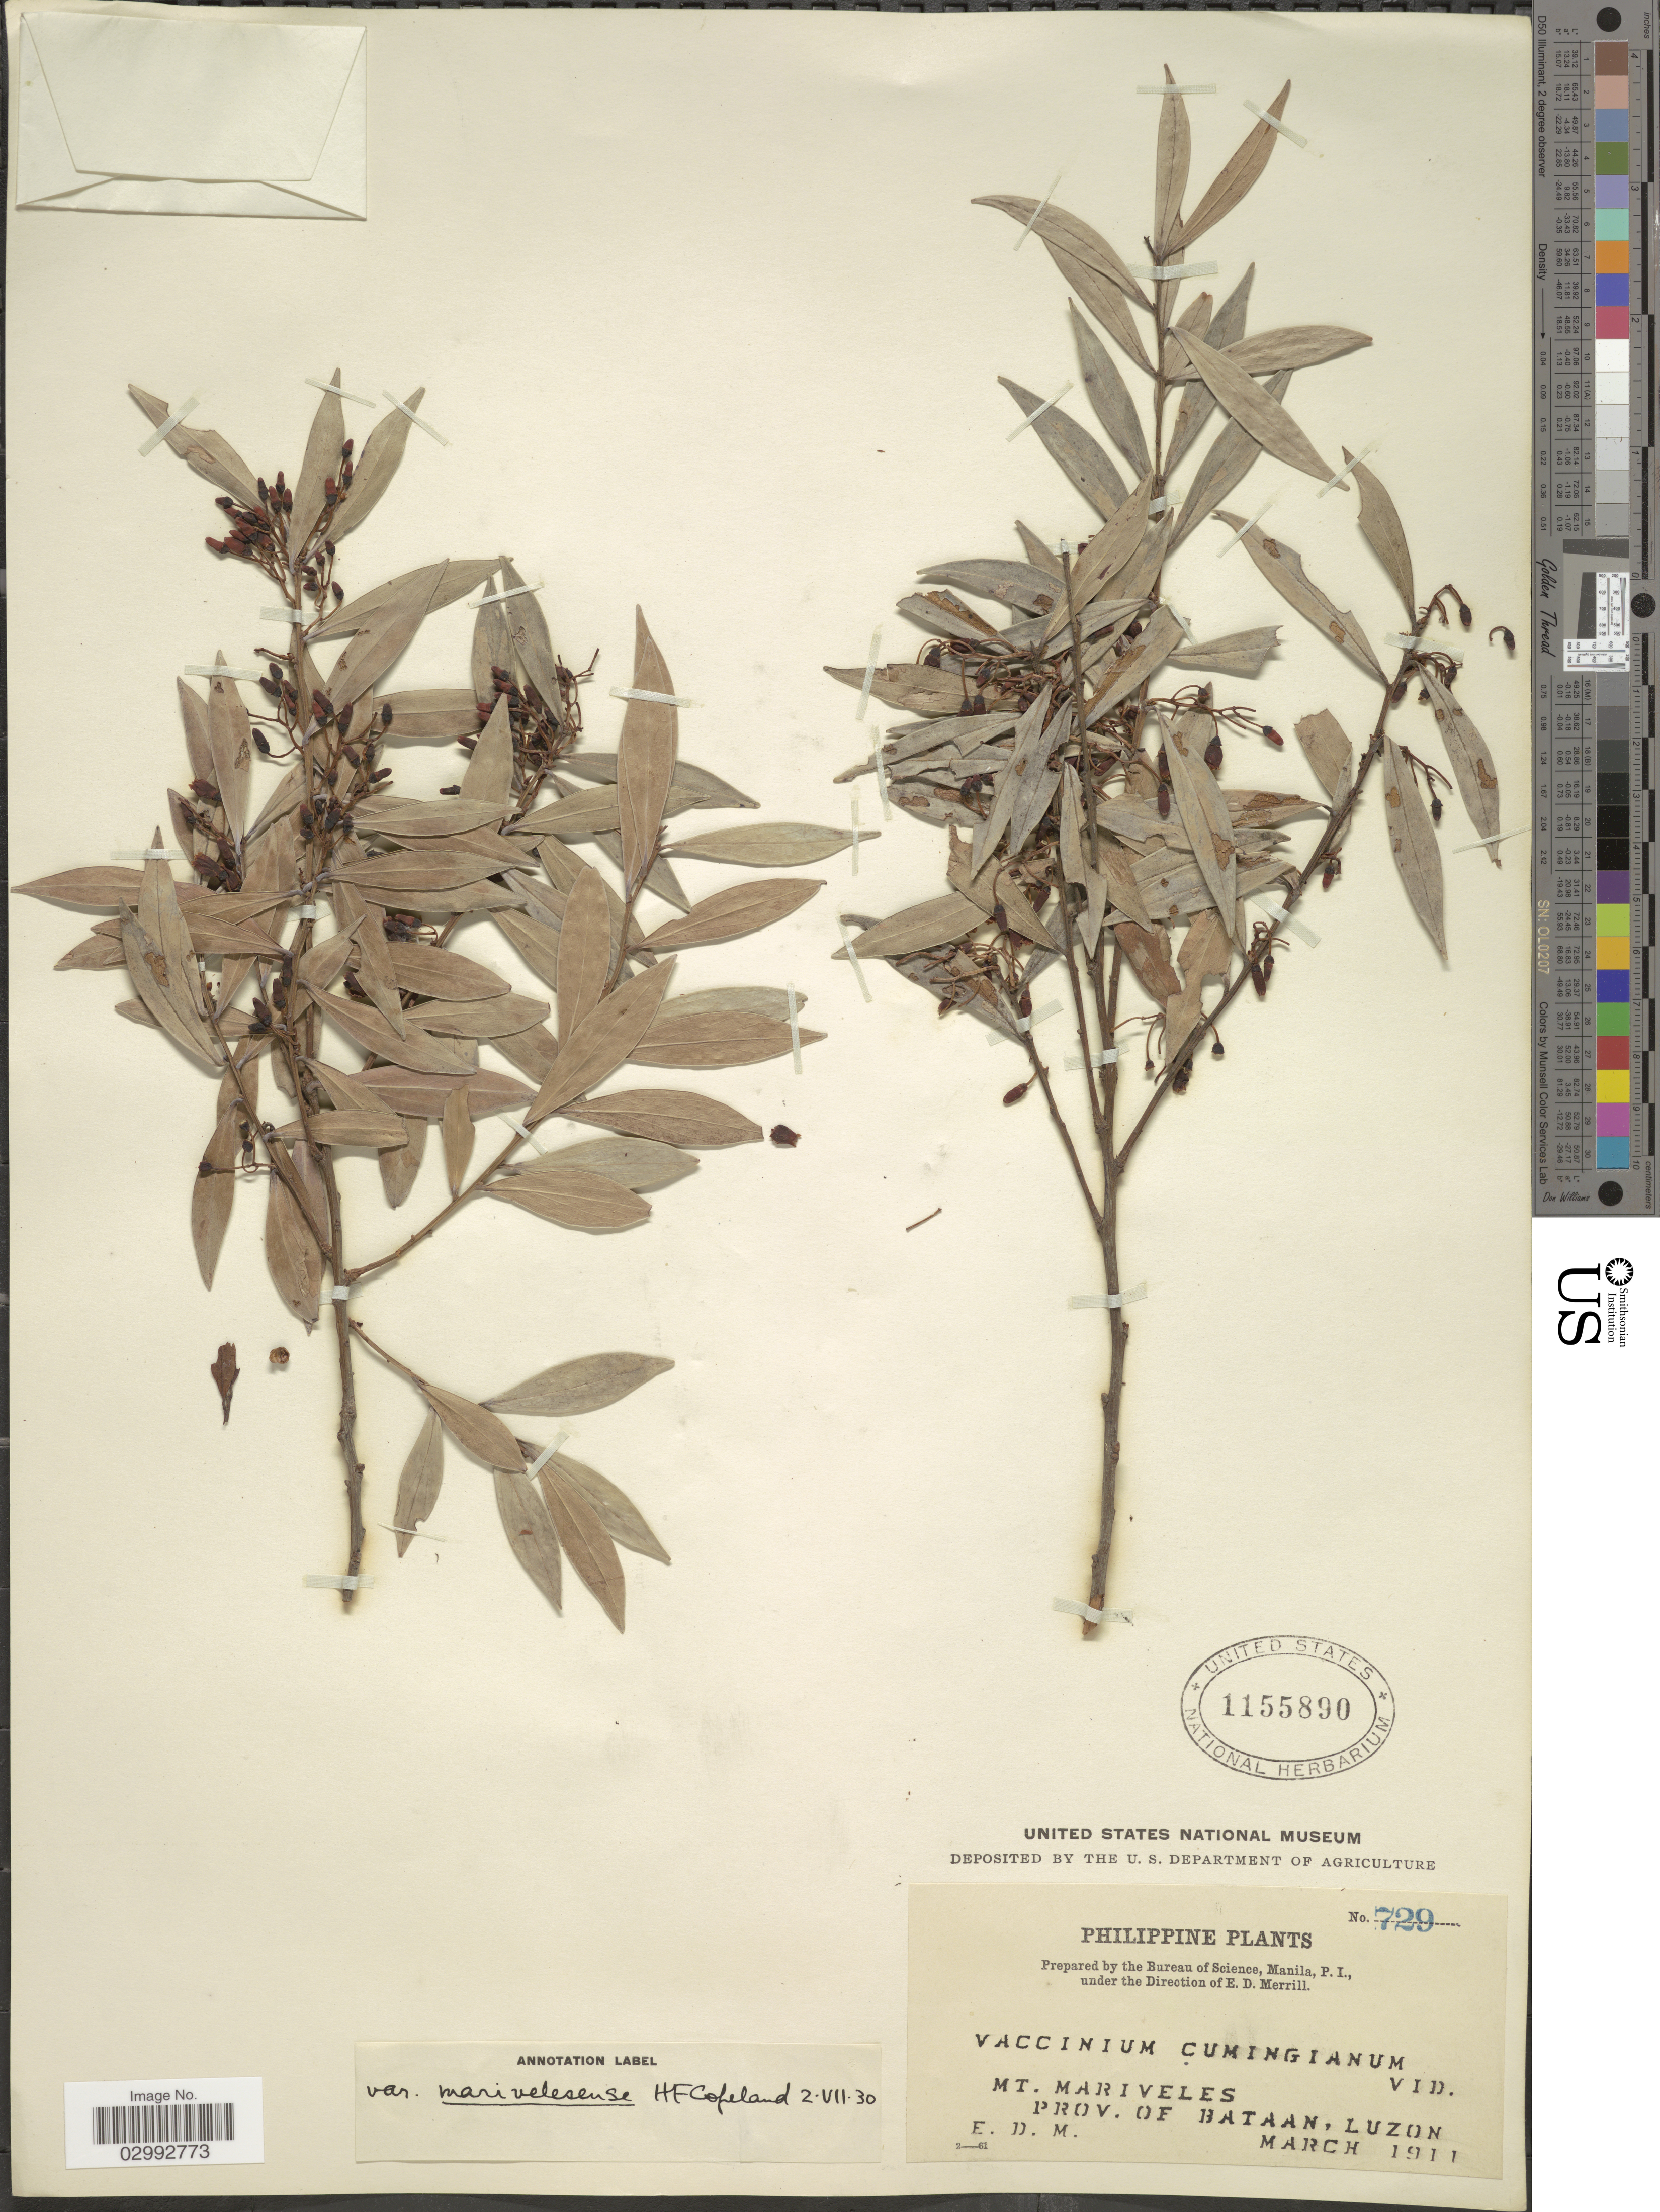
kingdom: Plantae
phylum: Tracheophyta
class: Magnoliopsida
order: Ericales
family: Ericaceae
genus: Vaccinium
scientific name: Vaccinium cumingianum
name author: S. Vidal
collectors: E. D. Merrill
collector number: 729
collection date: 1911-03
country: Philippines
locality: Mt. Mariveles, Prov. of Bataan, Luzon.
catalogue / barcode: US 1155890